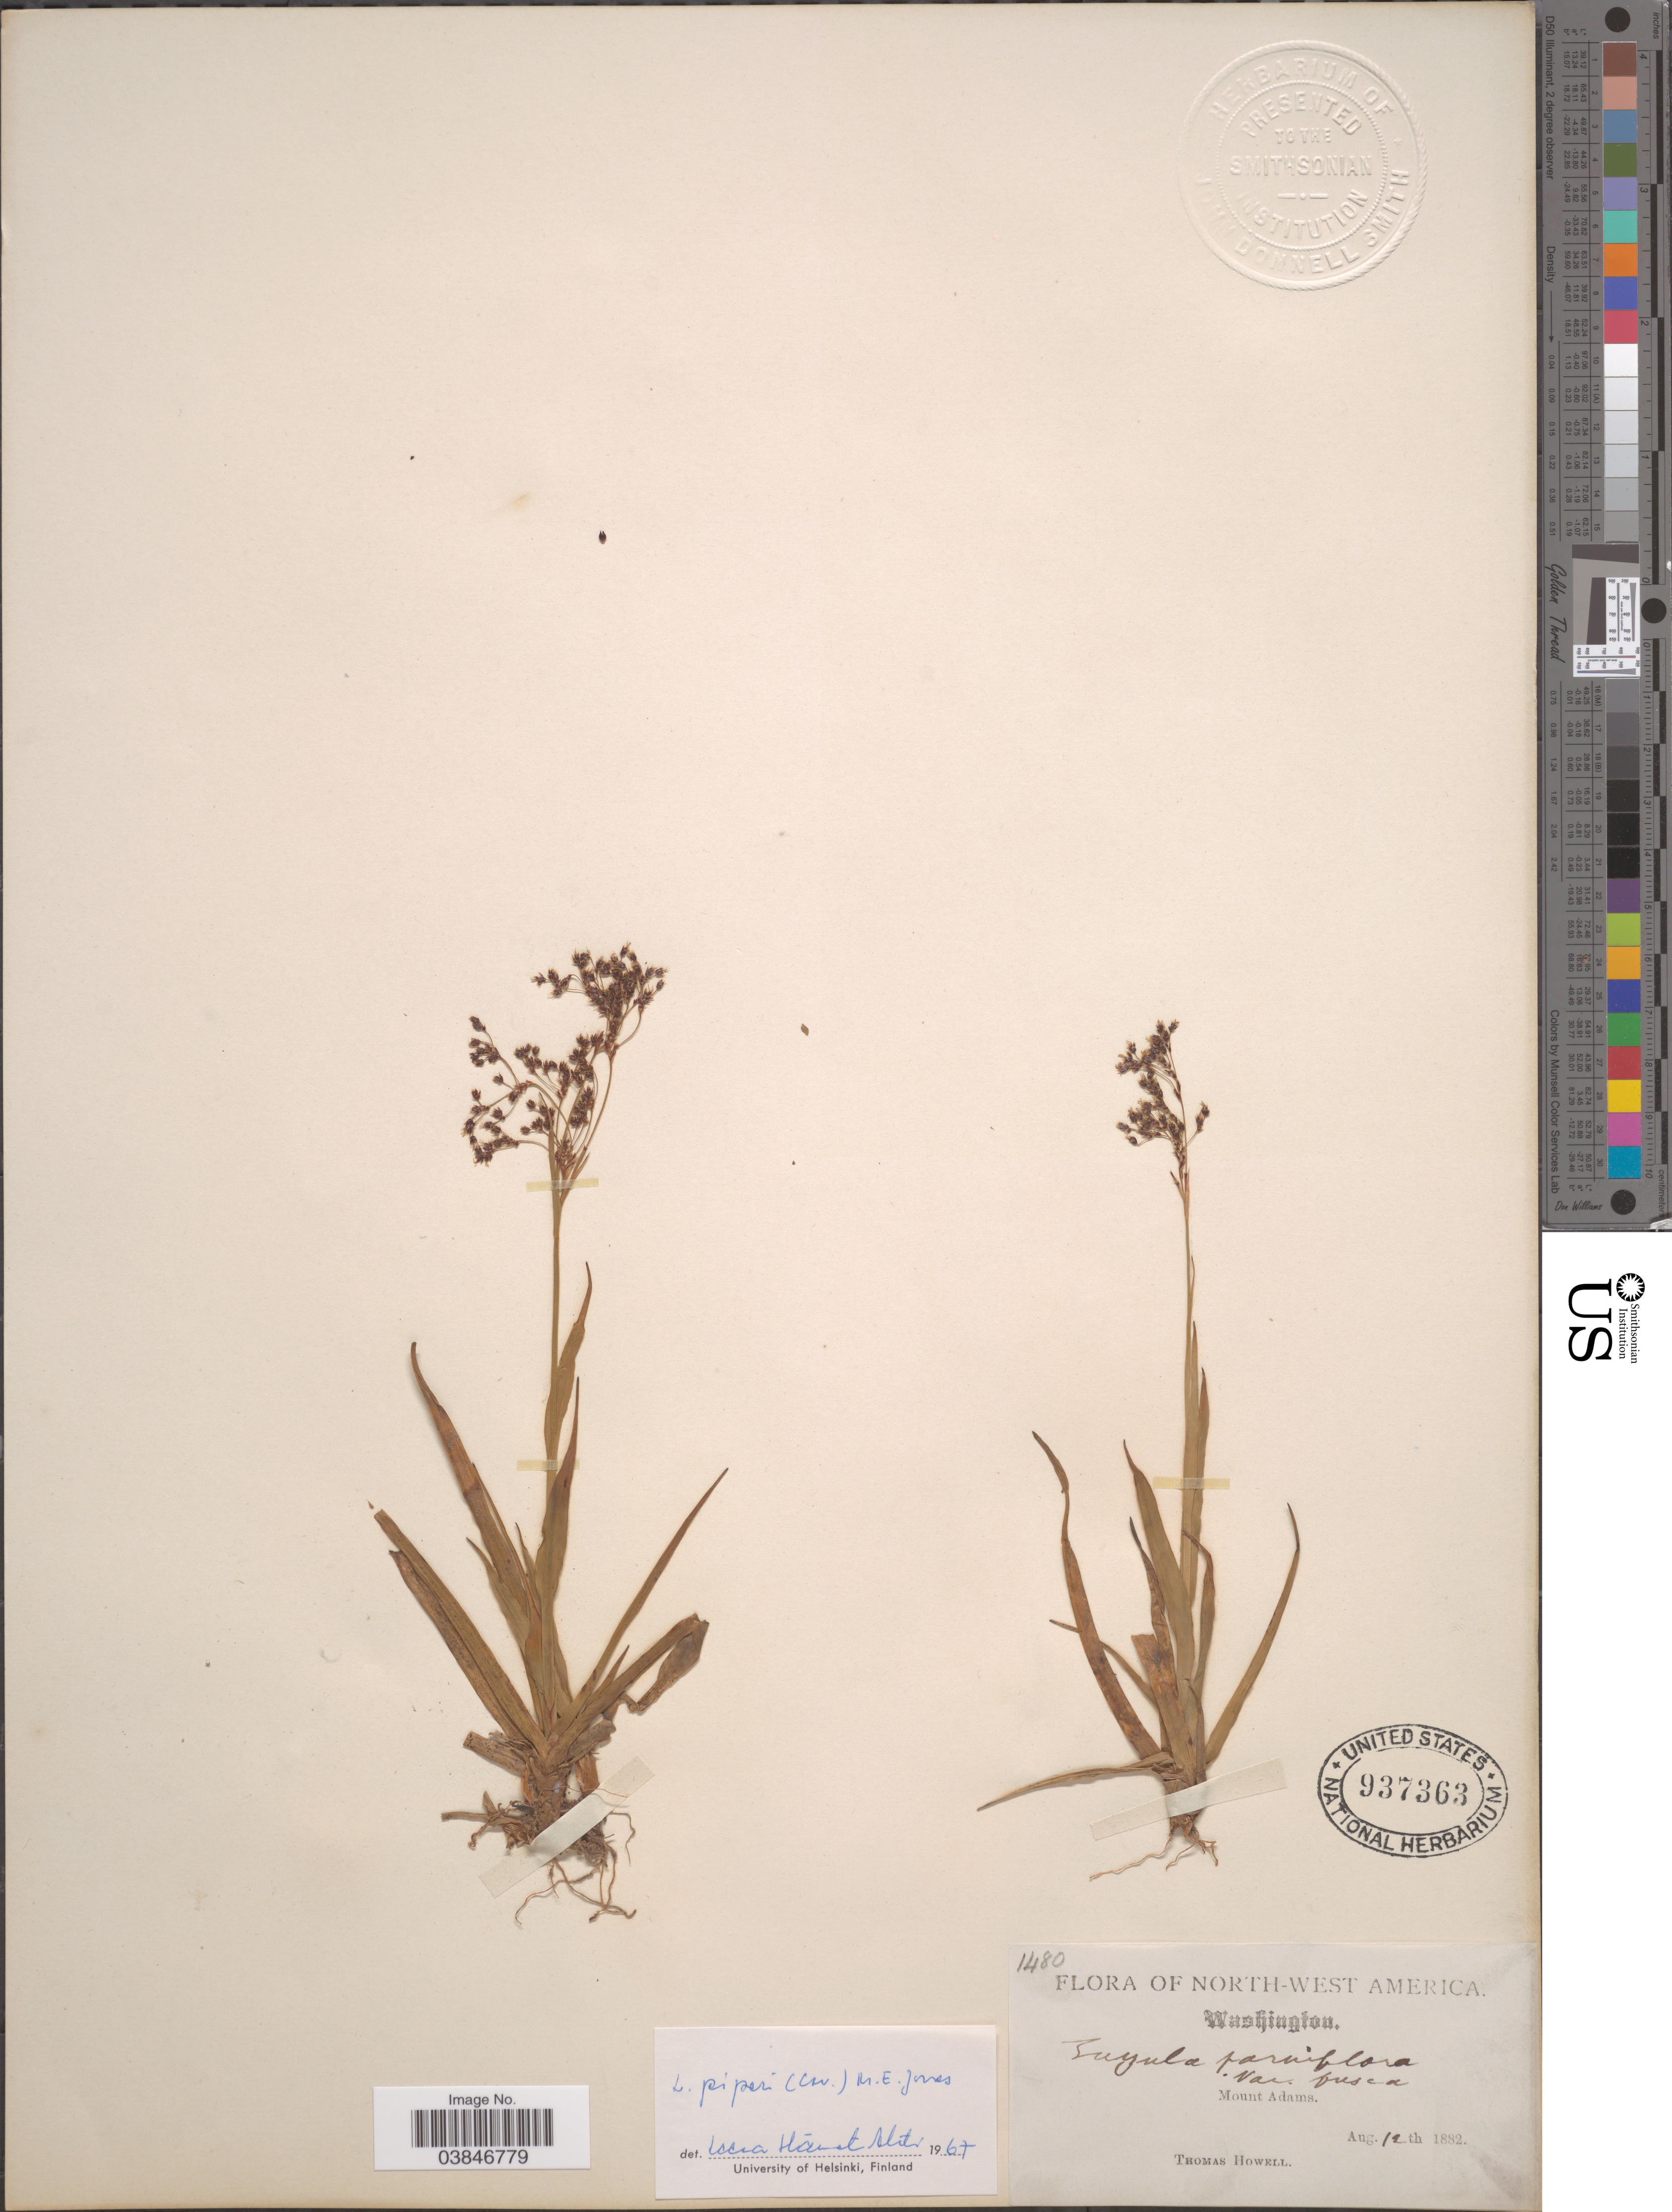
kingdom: Plantae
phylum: Tracheophyta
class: Liliopsida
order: Poales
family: Juncaceae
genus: Luzula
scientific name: Luzula piperi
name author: (Coville) M.E. Jones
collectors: T. Howell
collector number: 1480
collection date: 1882-08-12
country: United States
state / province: Washington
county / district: Yakima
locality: North-West America. Mount Adams.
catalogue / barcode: US 937363